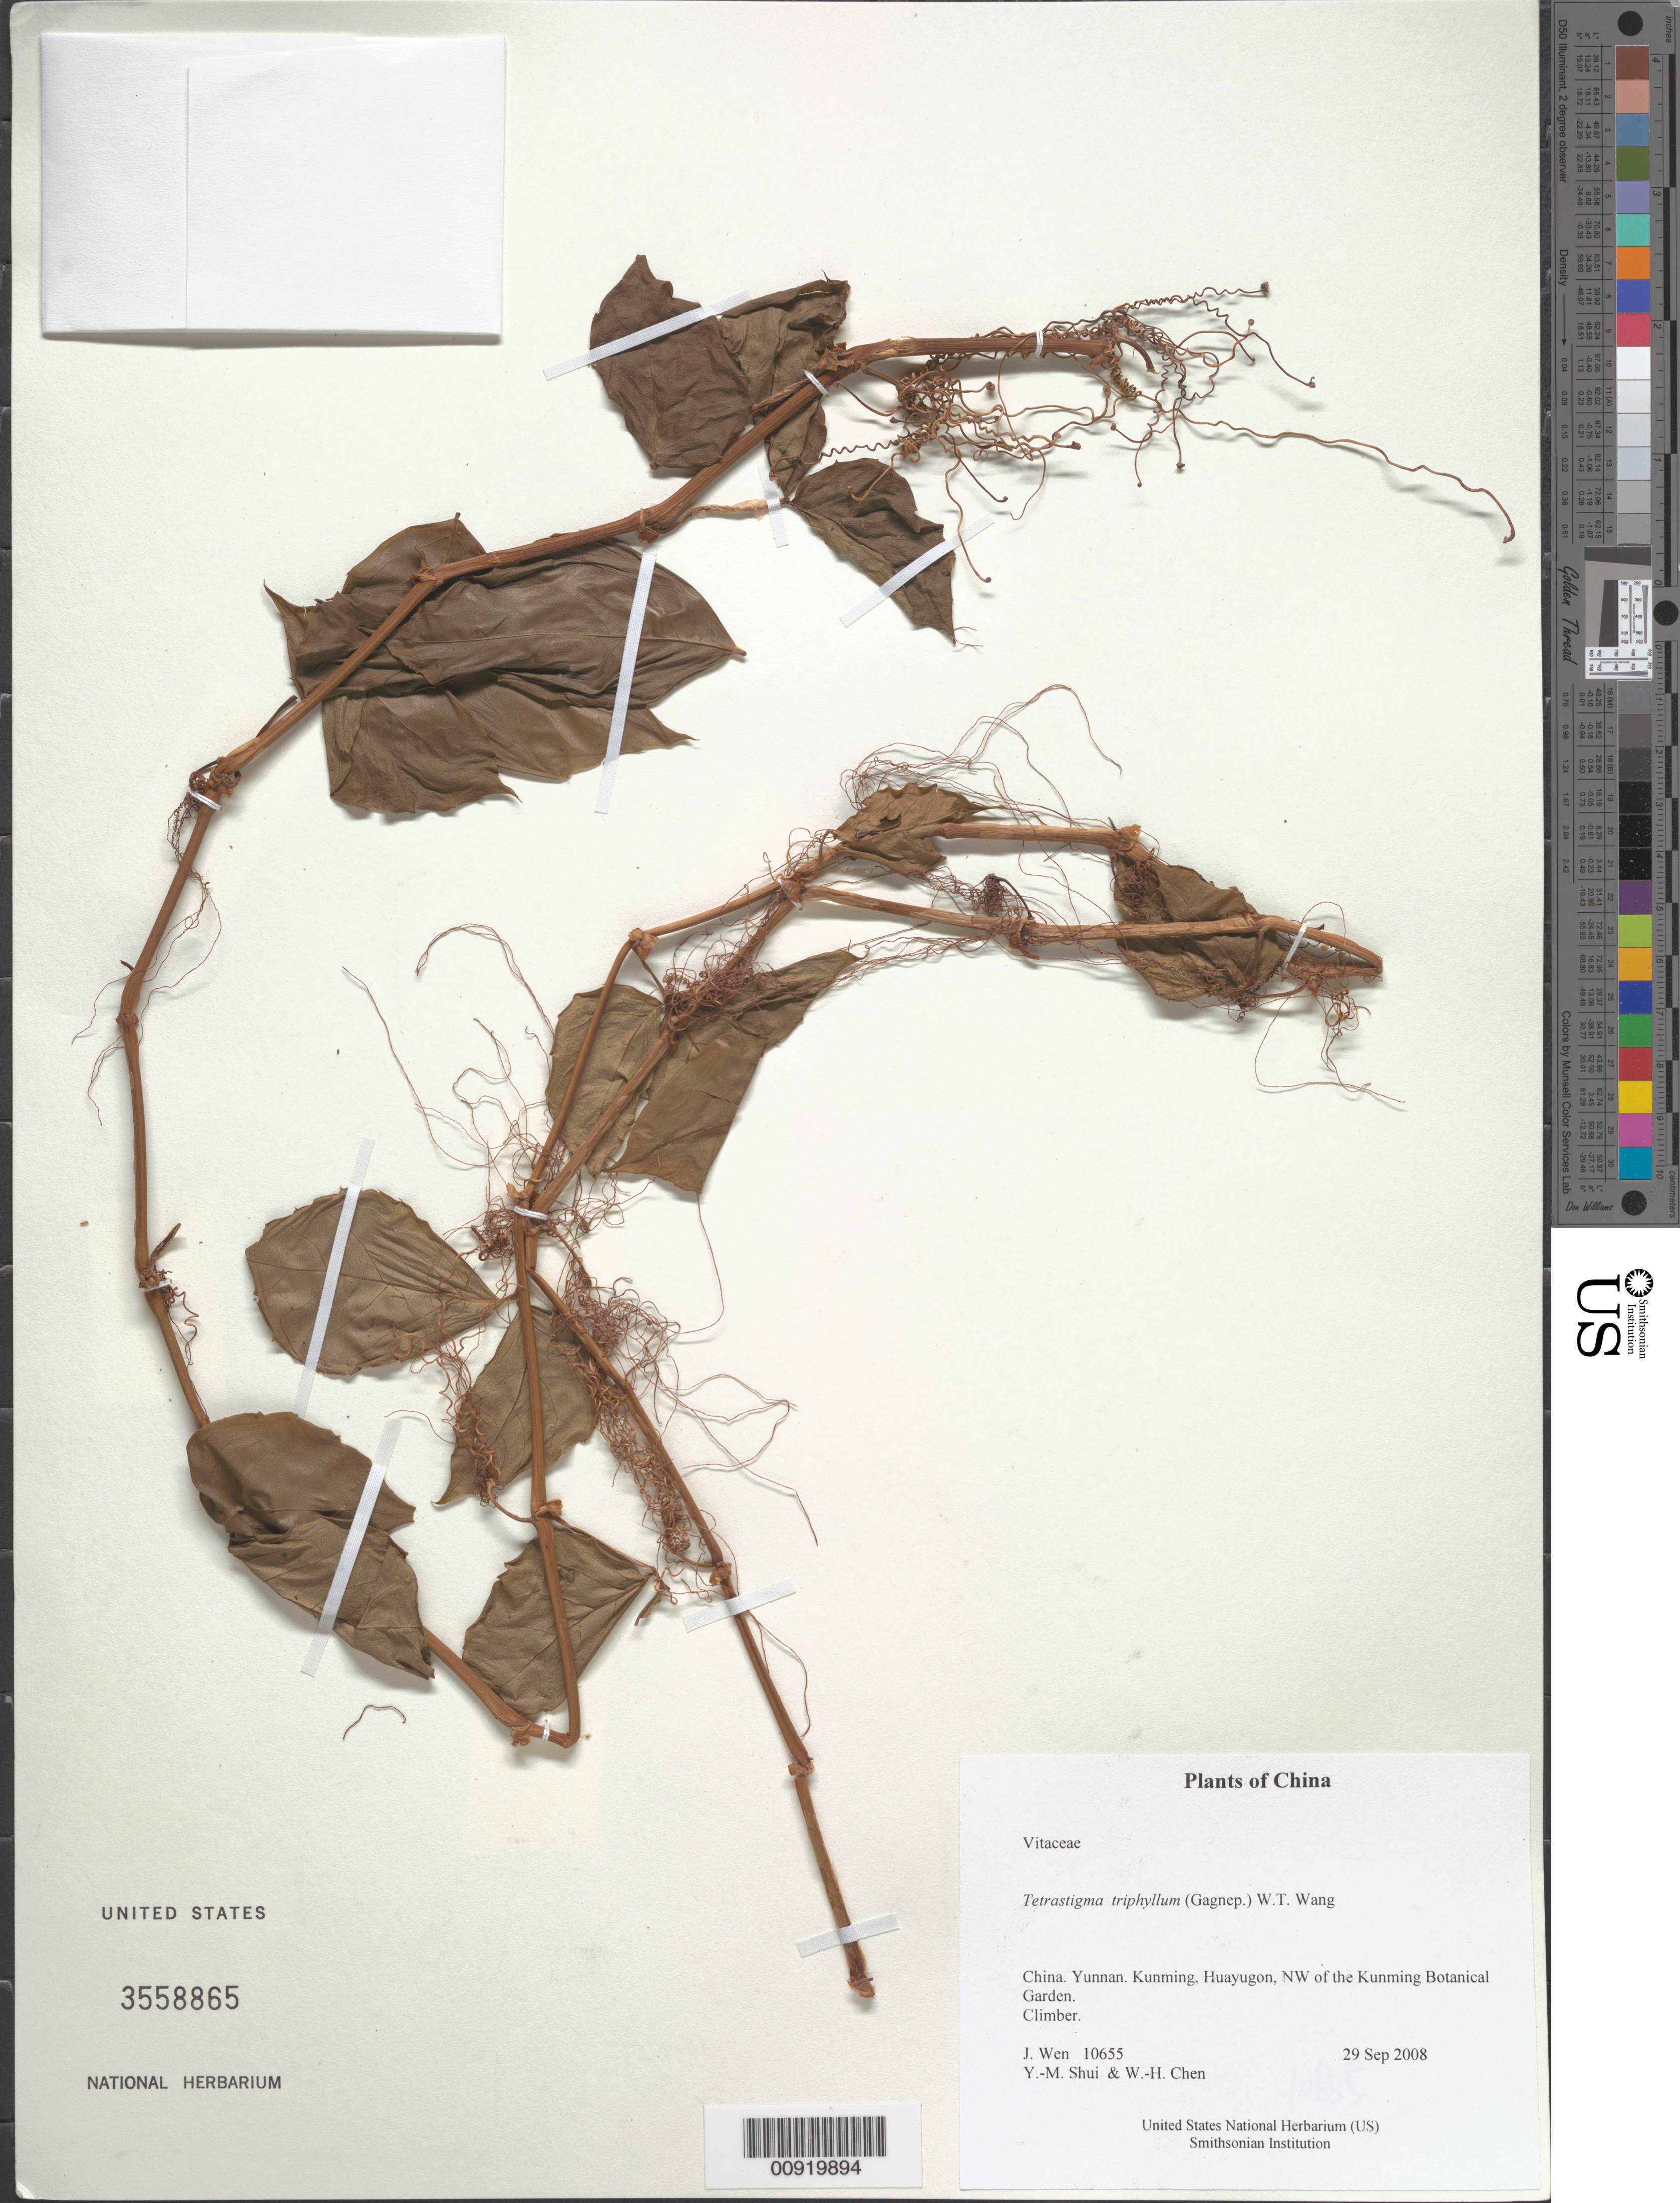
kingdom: Plantae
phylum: Tracheophyta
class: Magnoliopsida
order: Vitales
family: Vitaceae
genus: Tetrastigma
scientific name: Tetrastigma triphyllum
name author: (Gagnep.) W.T. Wang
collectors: J. Wen, Y. Shui & W. Chen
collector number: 10655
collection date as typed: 29 Sep 2008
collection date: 2008-09-29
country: China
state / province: Yunnan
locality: Kunming, Huayugon, NW of the Kunming Botanical Garden.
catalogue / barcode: US 3558865